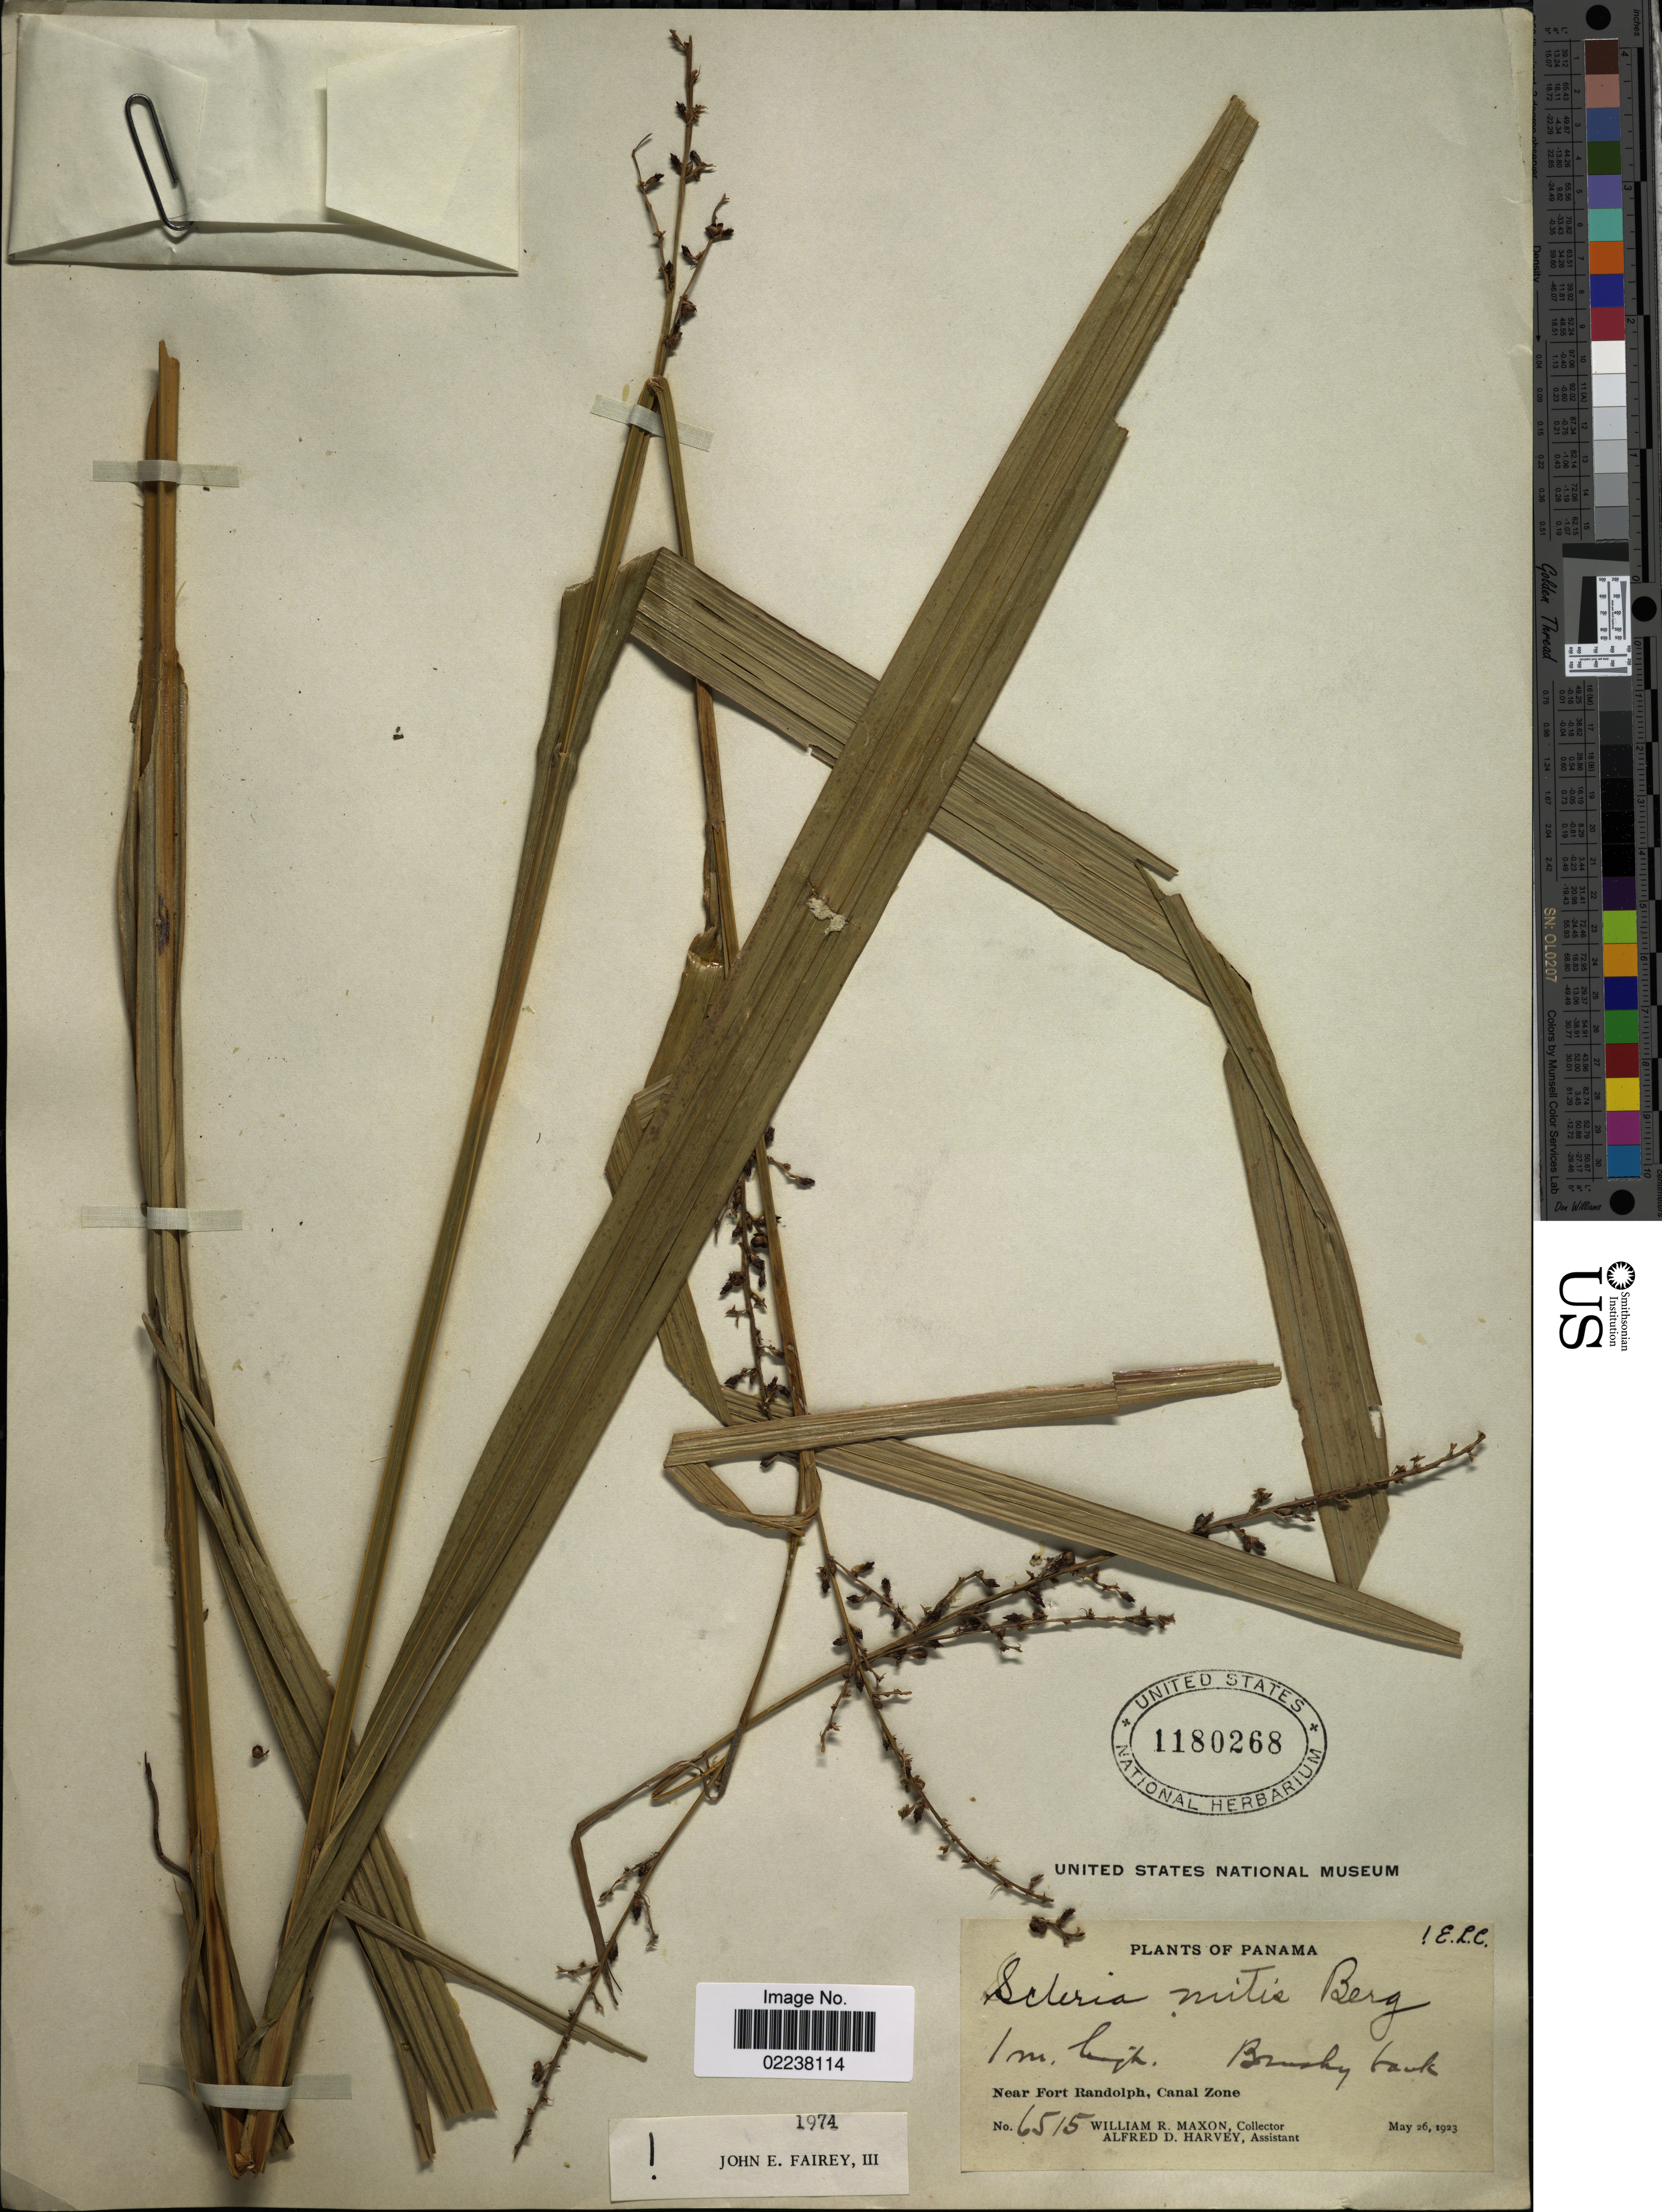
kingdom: Plantae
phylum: Tracheophyta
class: Liliopsida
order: Poales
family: Cyperaceae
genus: Scleria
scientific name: Scleria mitis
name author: P.J. Bergius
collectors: W. R. Maxon & A. D. Harvey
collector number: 6515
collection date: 1923-05-26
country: Panama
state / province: Colón / Panamá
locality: Near Fort Randolph, Canal Zone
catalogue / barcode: US 1180268